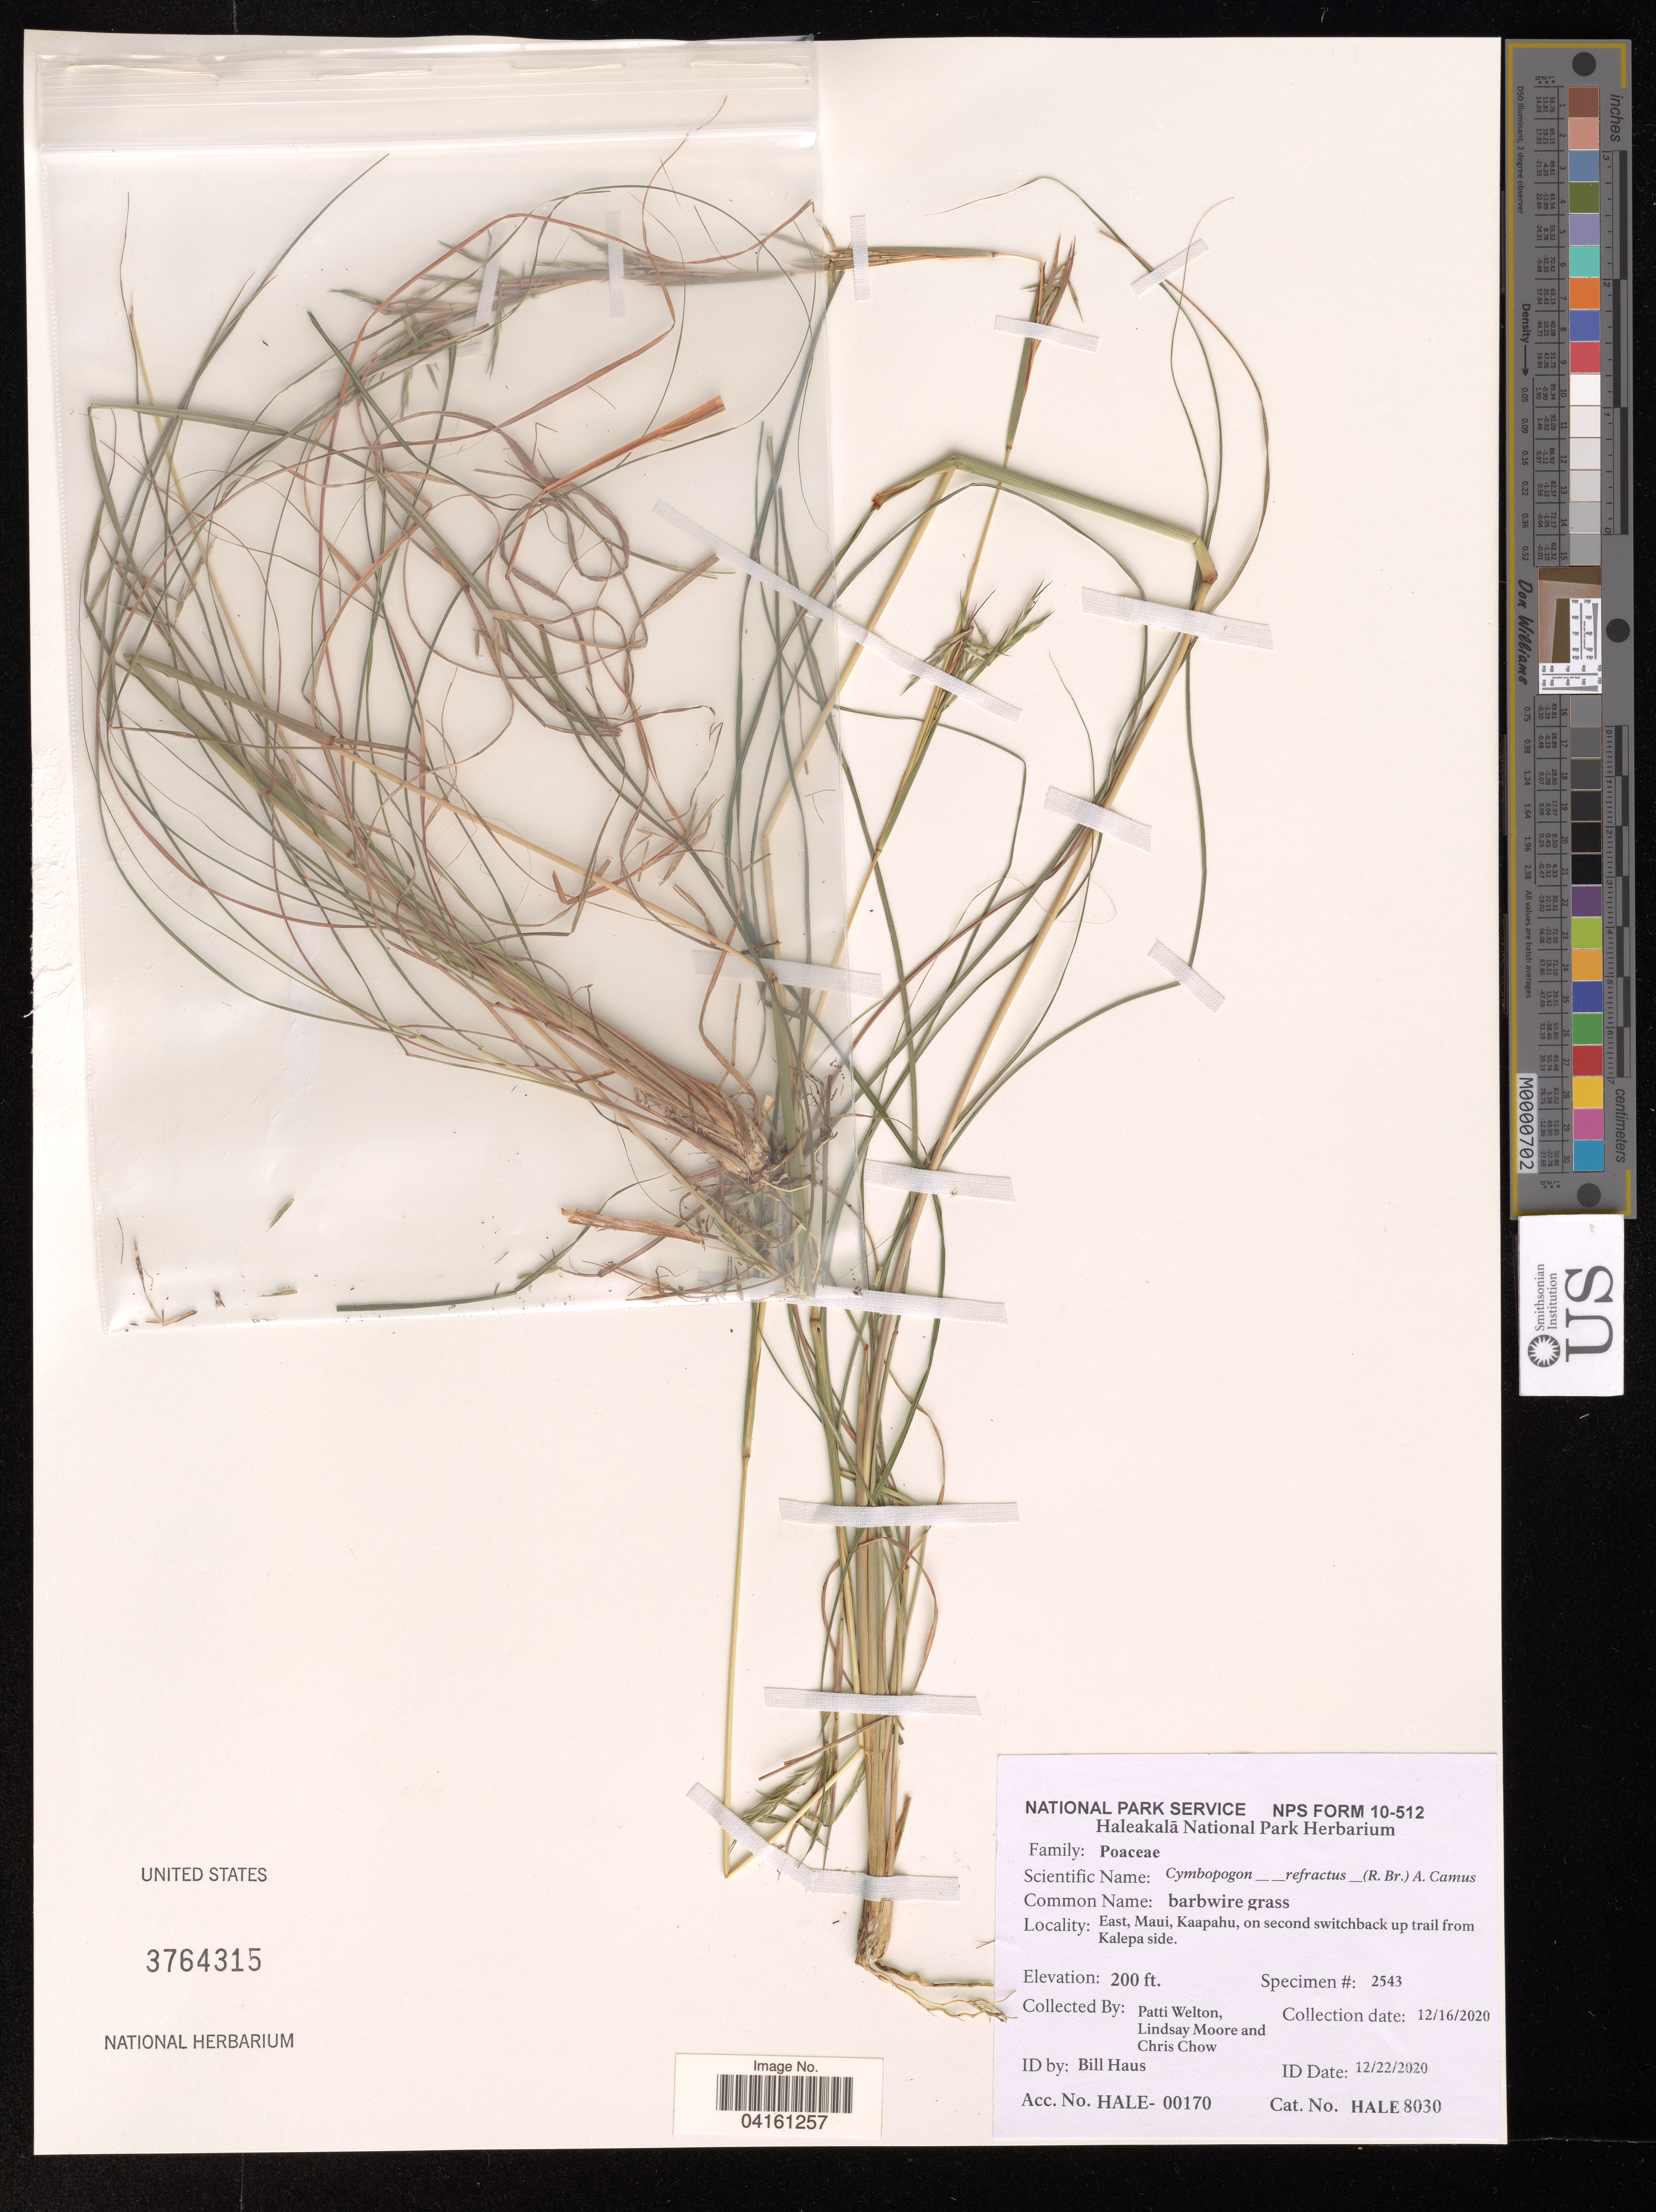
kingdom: Plantae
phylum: Tracheophyta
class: Liliopsida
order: Poales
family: Poaceae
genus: Cymbopogon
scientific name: Cymbopogon refractus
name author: (R. Br.) A. Camus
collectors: P. Welton, L. Moore & C. Chow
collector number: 2543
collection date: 2020-12-16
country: United States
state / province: Hawaii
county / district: Maui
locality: East, Maui, Kaapahu, on second switchback up trail from Kalepa side.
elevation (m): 61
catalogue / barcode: US 3764315